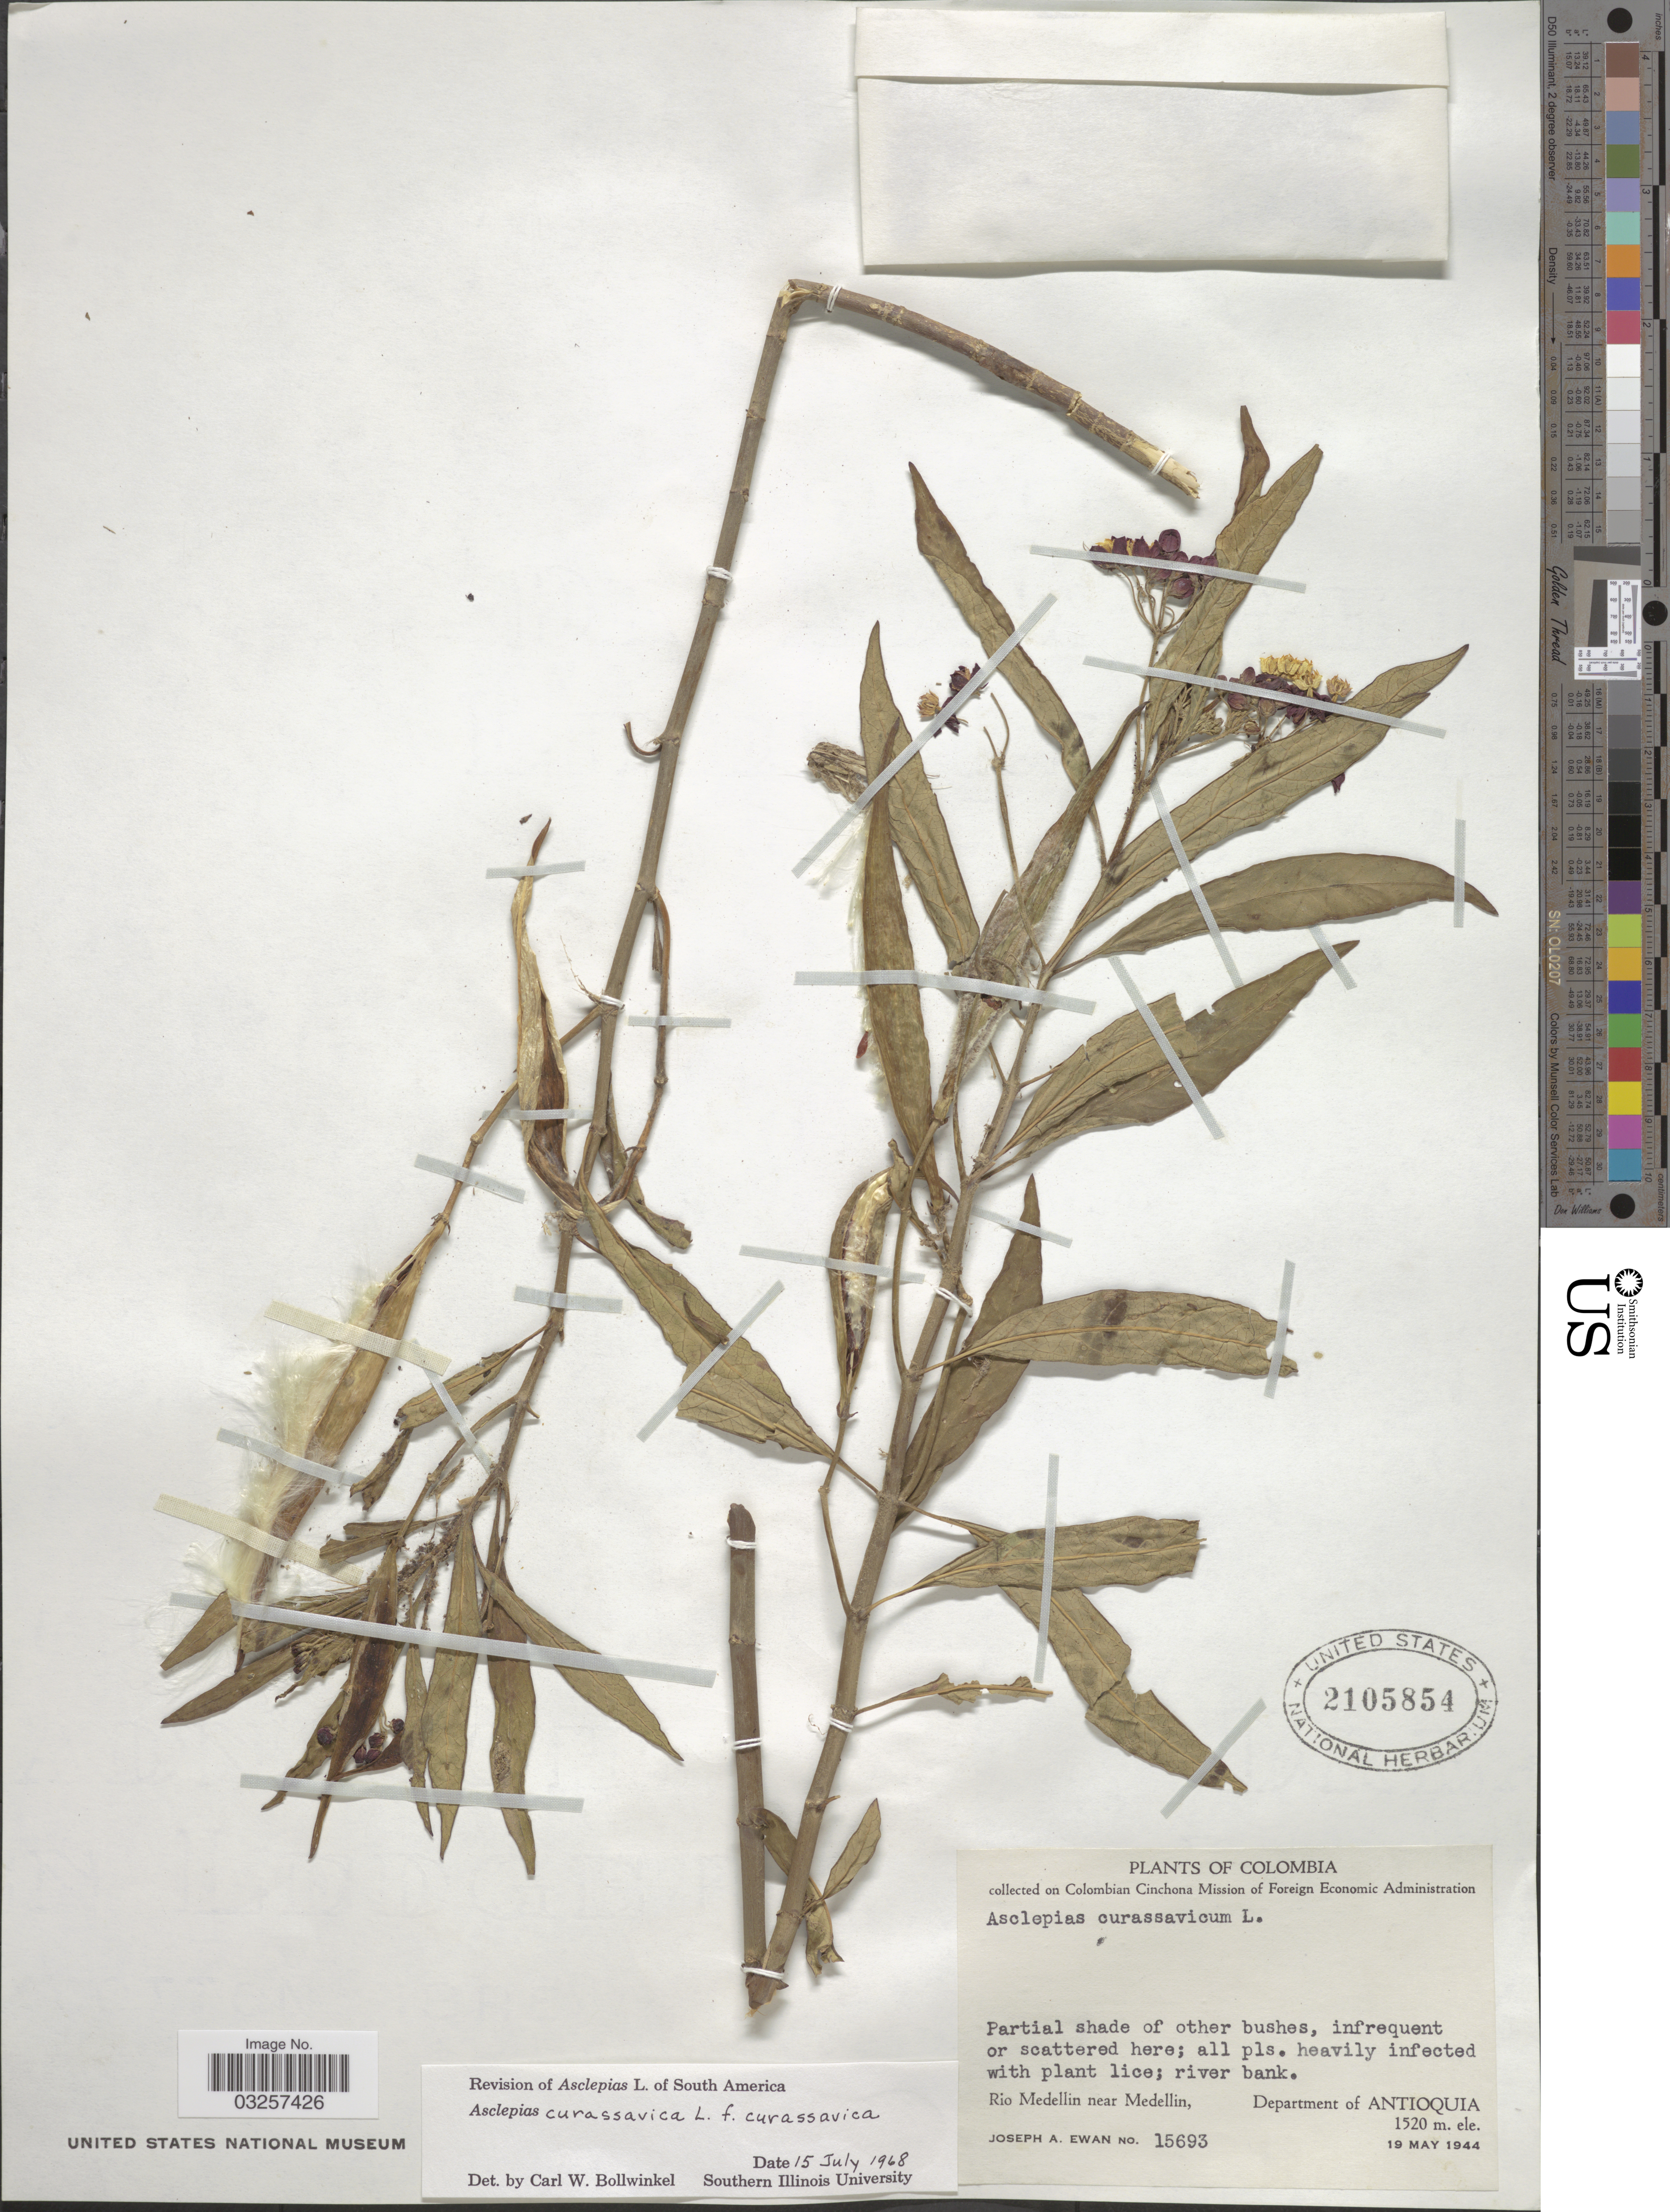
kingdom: Plantae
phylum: Tracheophyta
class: Magnoliopsida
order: Gentianales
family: Apocynaceae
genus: Asclepias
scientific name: Asclepias curassavica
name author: L.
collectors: J. A. Ewan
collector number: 15693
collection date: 1944-05-19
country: Colombia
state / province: Antioquia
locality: Rio Medellin near Medellin, Department of Antioquia.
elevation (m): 1520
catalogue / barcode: US 2105854